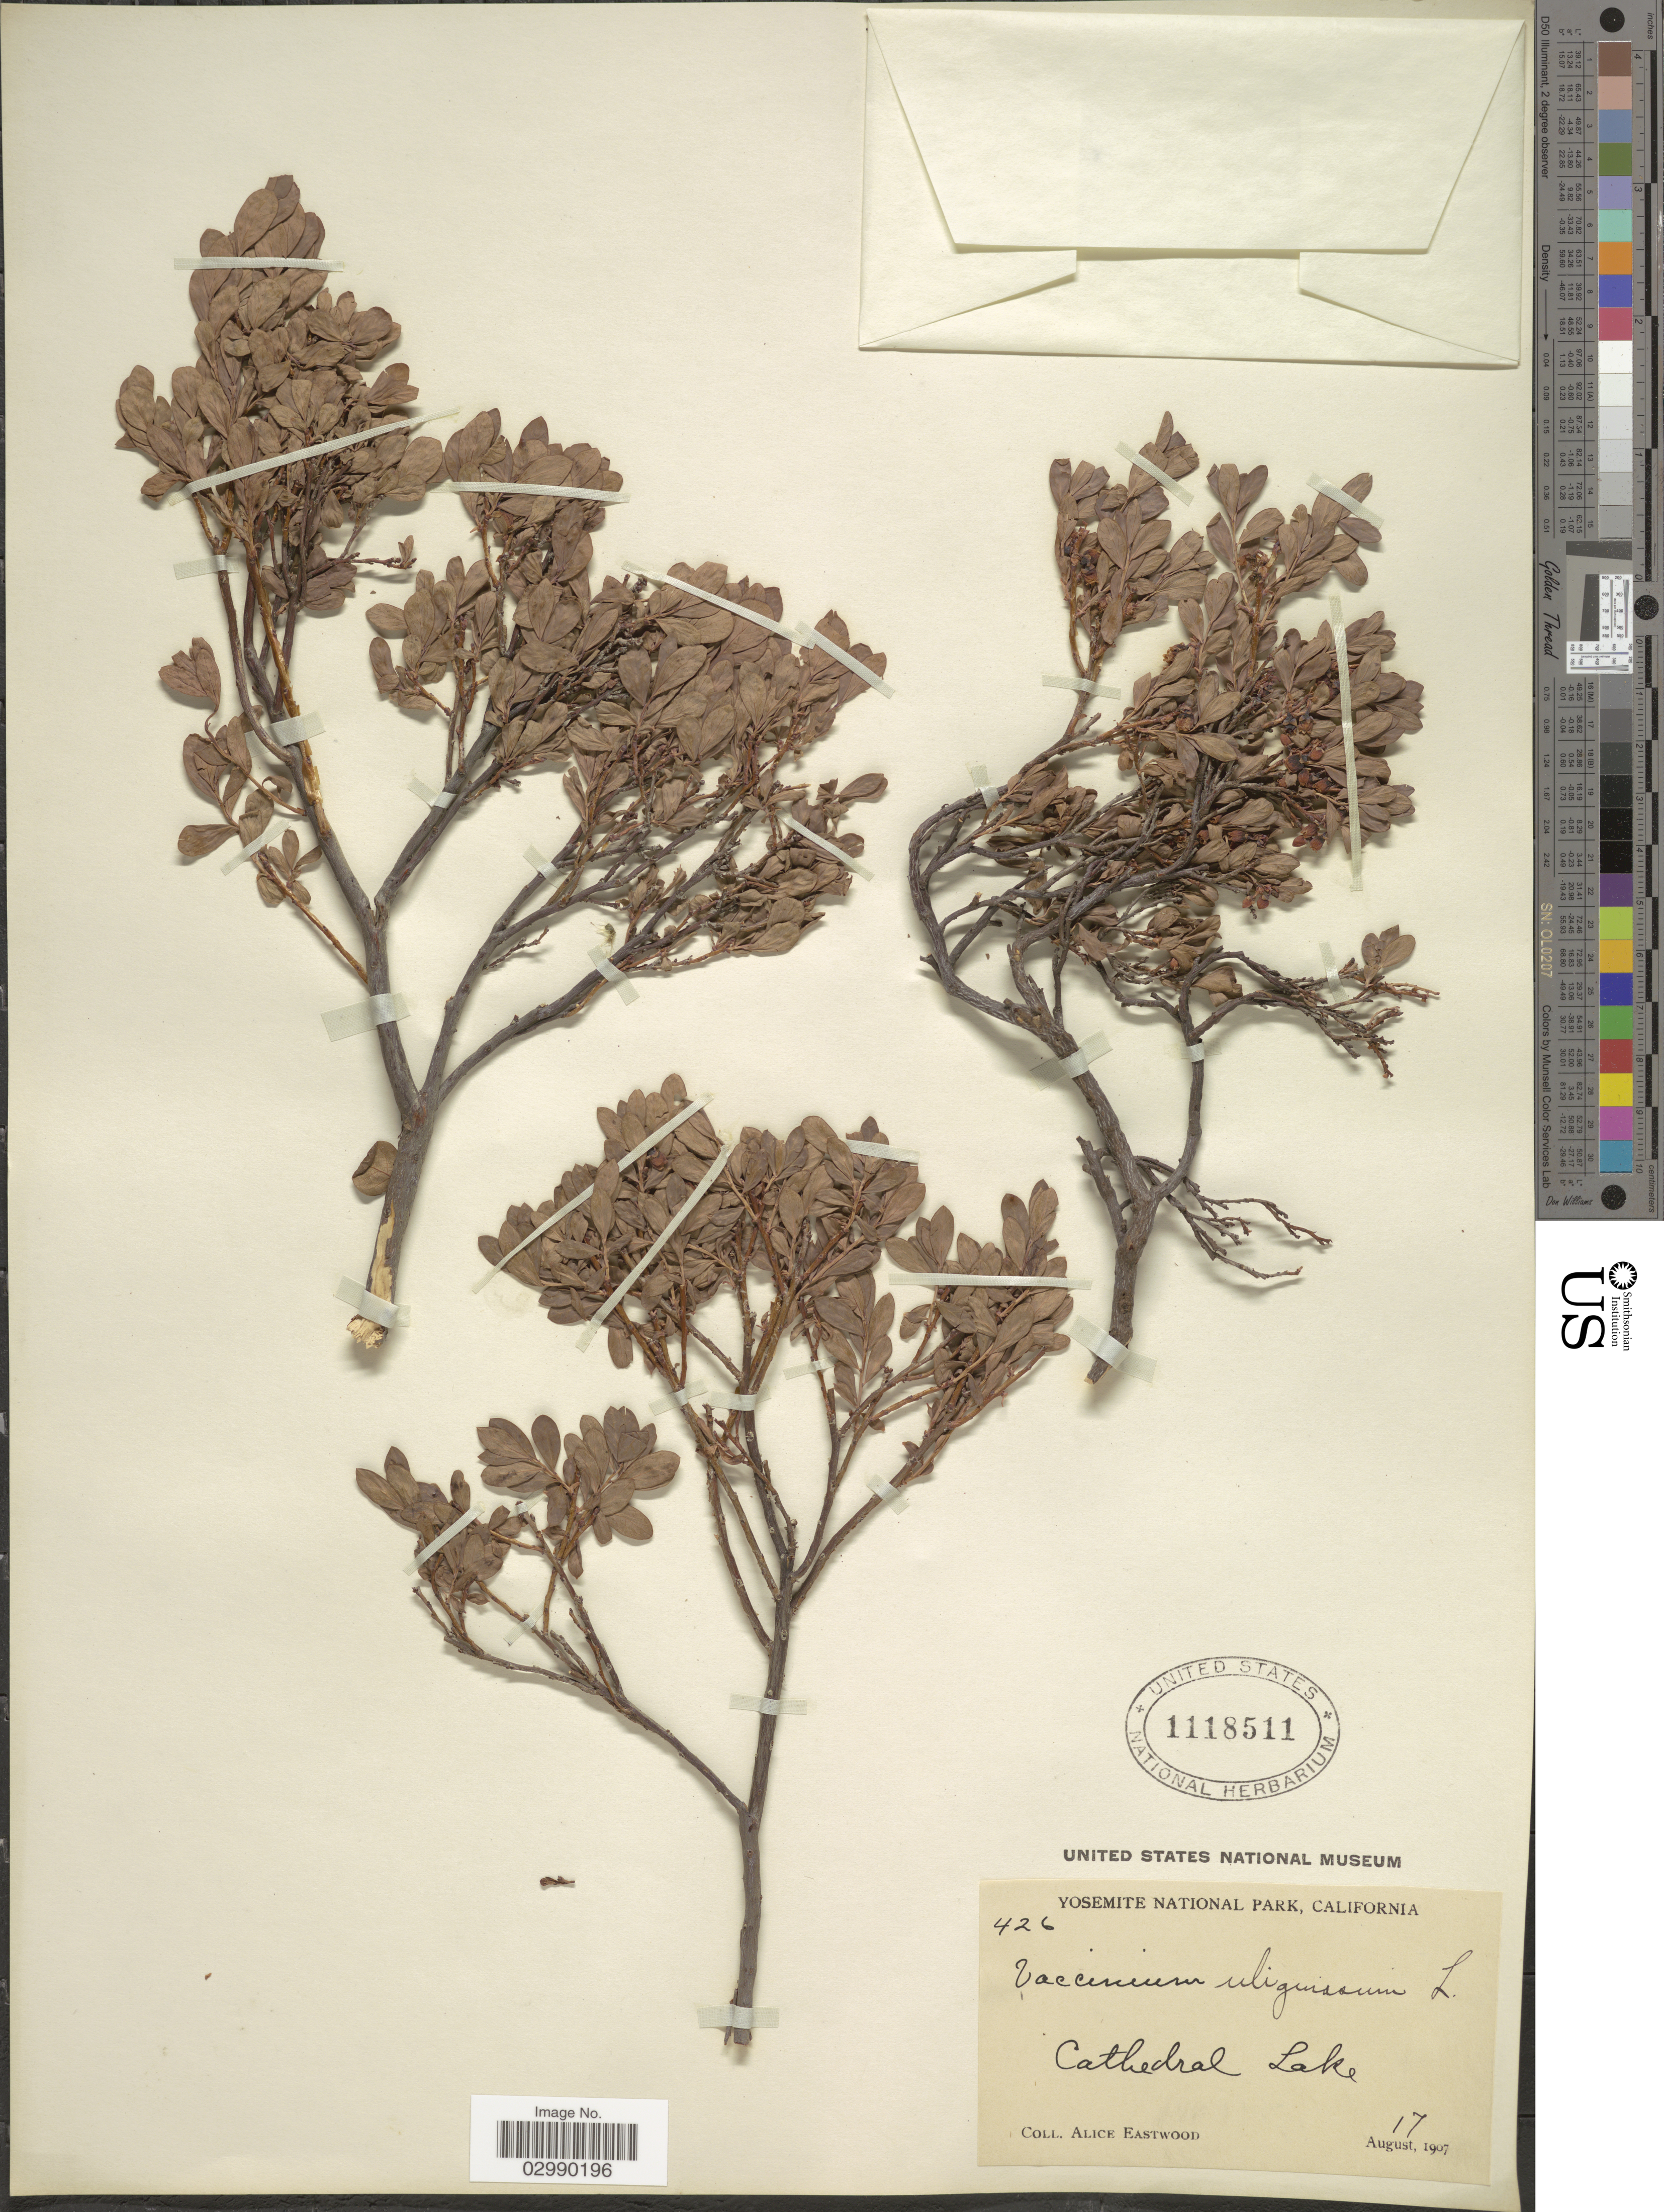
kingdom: Plantae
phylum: Tracheophyta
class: Magnoliopsida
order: Ericales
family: Ericaceae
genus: Vaccinium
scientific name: Vaccinium uliginosum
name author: L.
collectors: A. Eastwood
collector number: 426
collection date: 1907-08-17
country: United States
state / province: California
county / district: Mariposa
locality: Yosemite National Park, Cathedral Lake.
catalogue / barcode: US 1118511